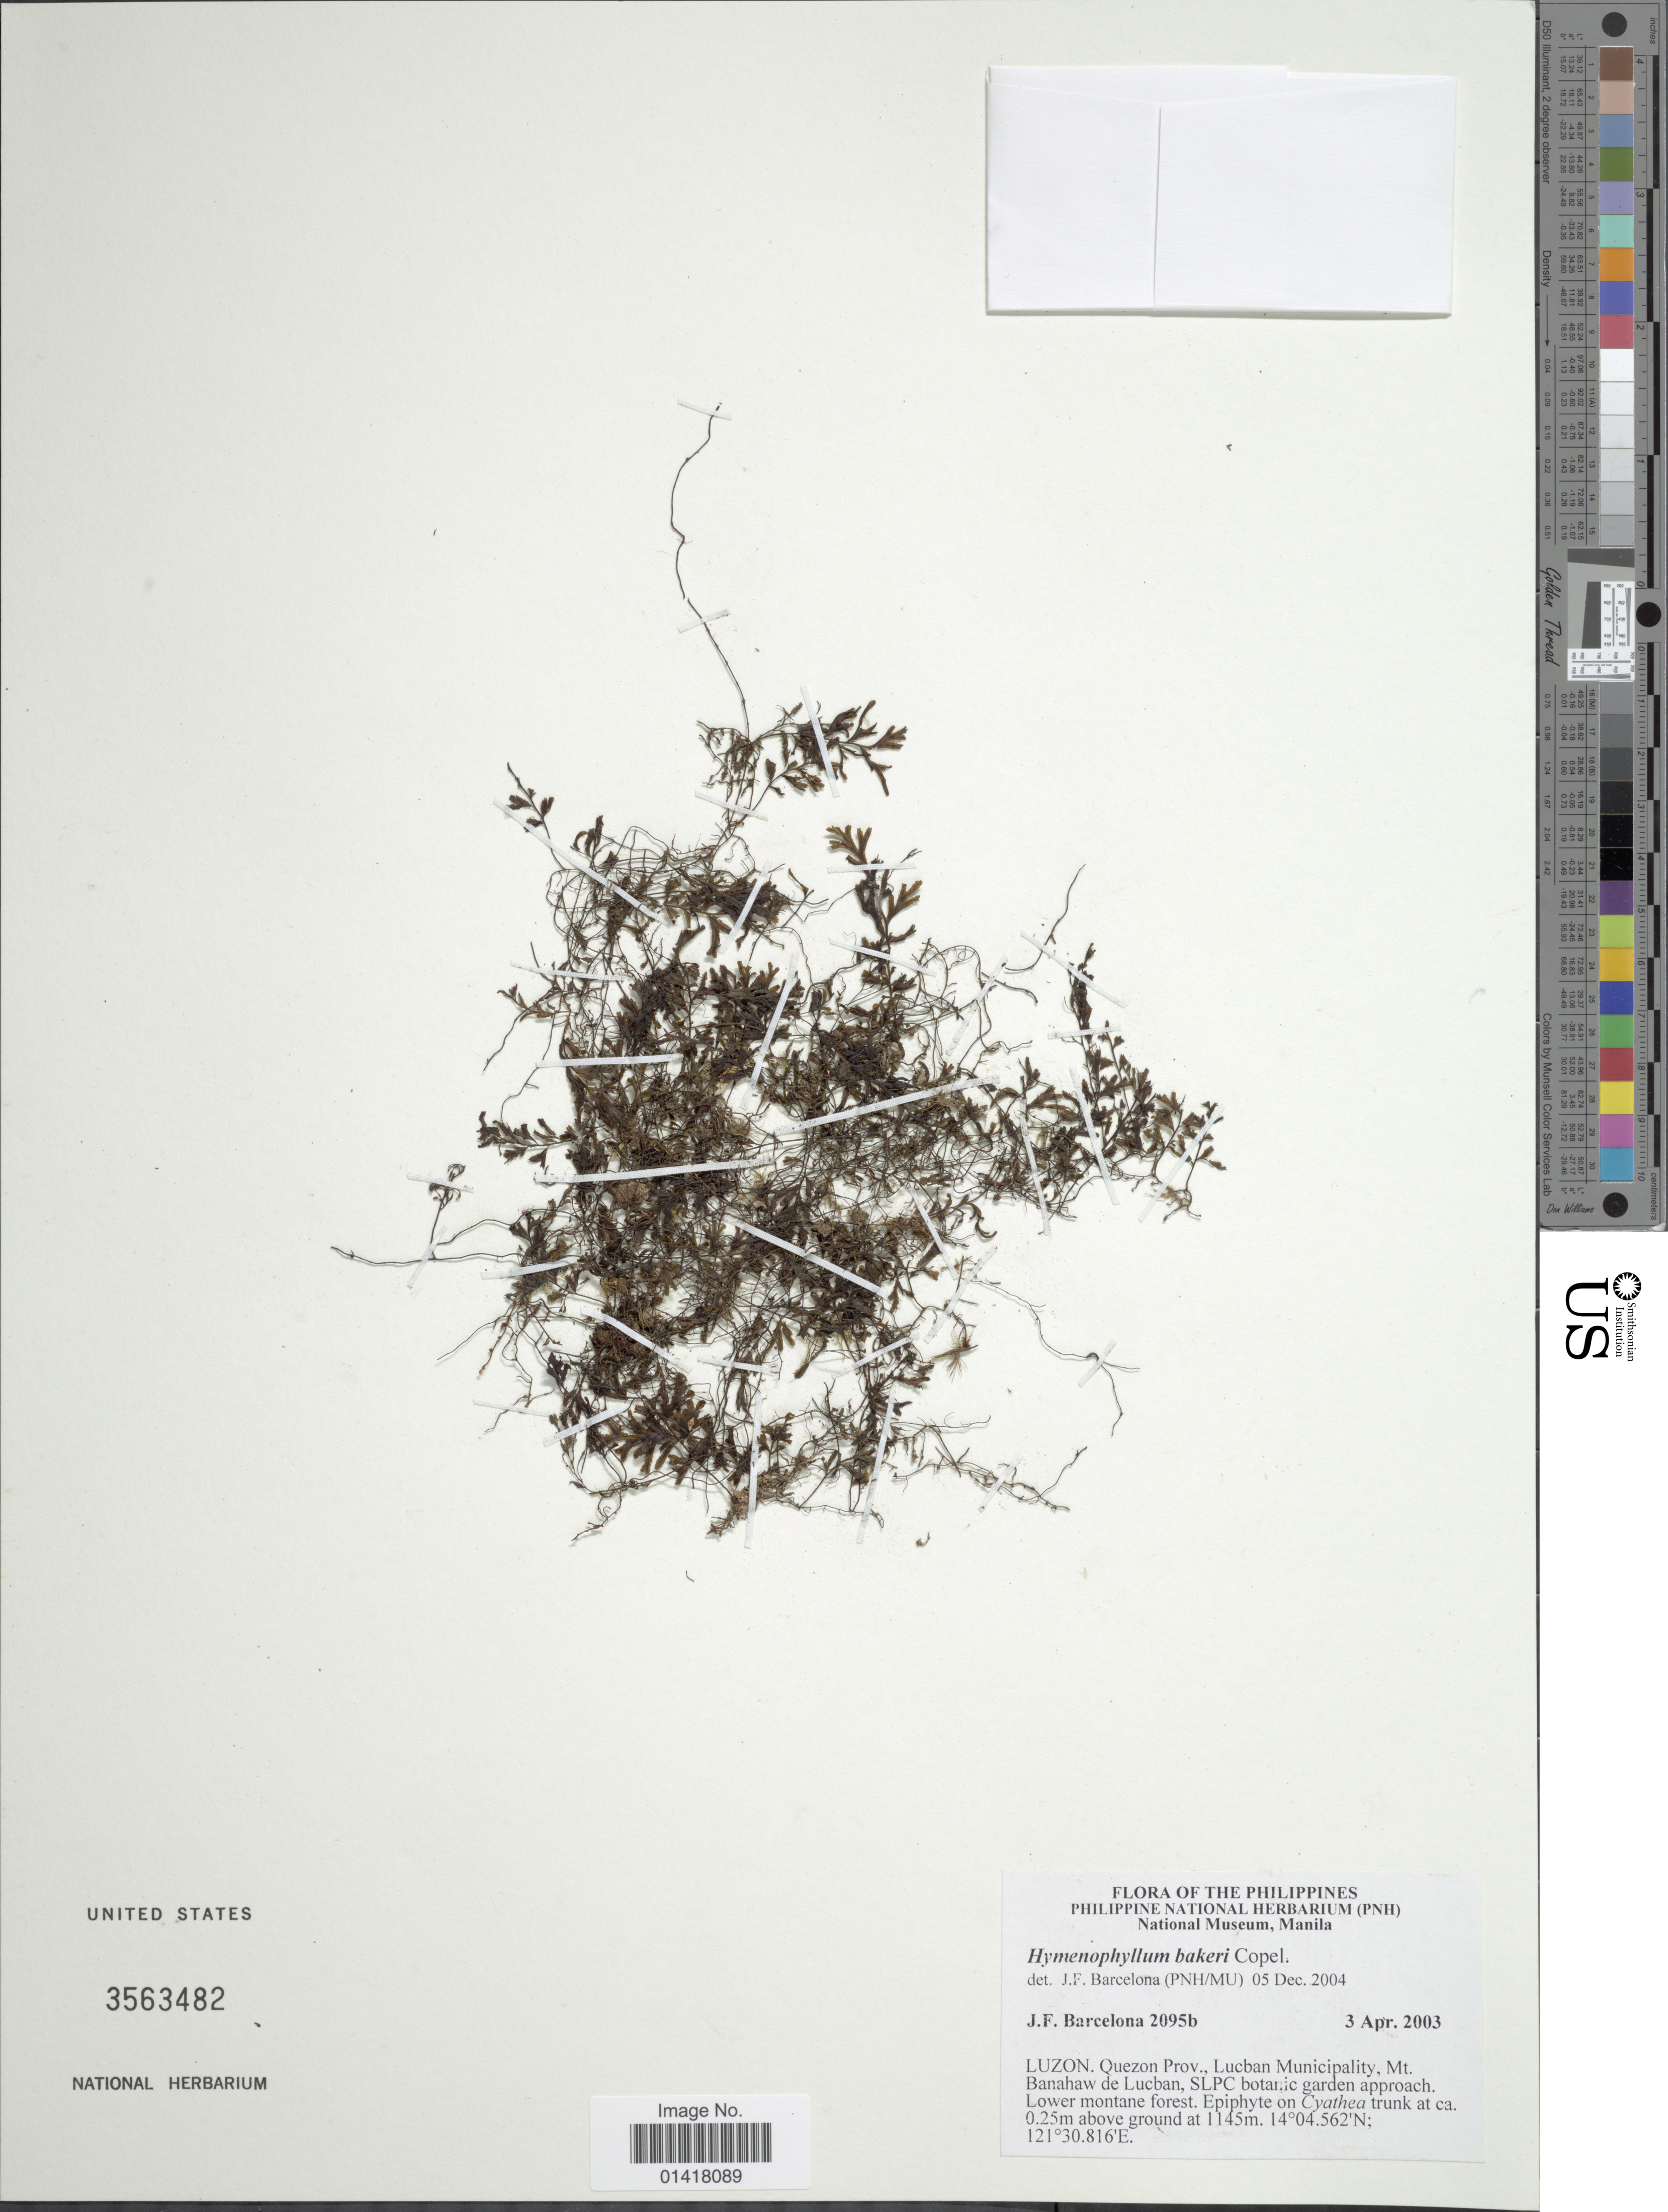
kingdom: Plantae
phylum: Tracheophyta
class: Polypodiopsida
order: Hymenophyllales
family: Hymenophyllaceae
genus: Hymenophyllum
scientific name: Hymenophyllum bakeri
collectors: J. F. Barcelona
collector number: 2095b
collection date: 2003-04-03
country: Philippines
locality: Luzon. Quezon Prov. Lucban Municipality, Mt. Banahaw de Lucban, SLPC botanic garden approach. Lower montane forest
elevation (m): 1145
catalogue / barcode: US 3563482